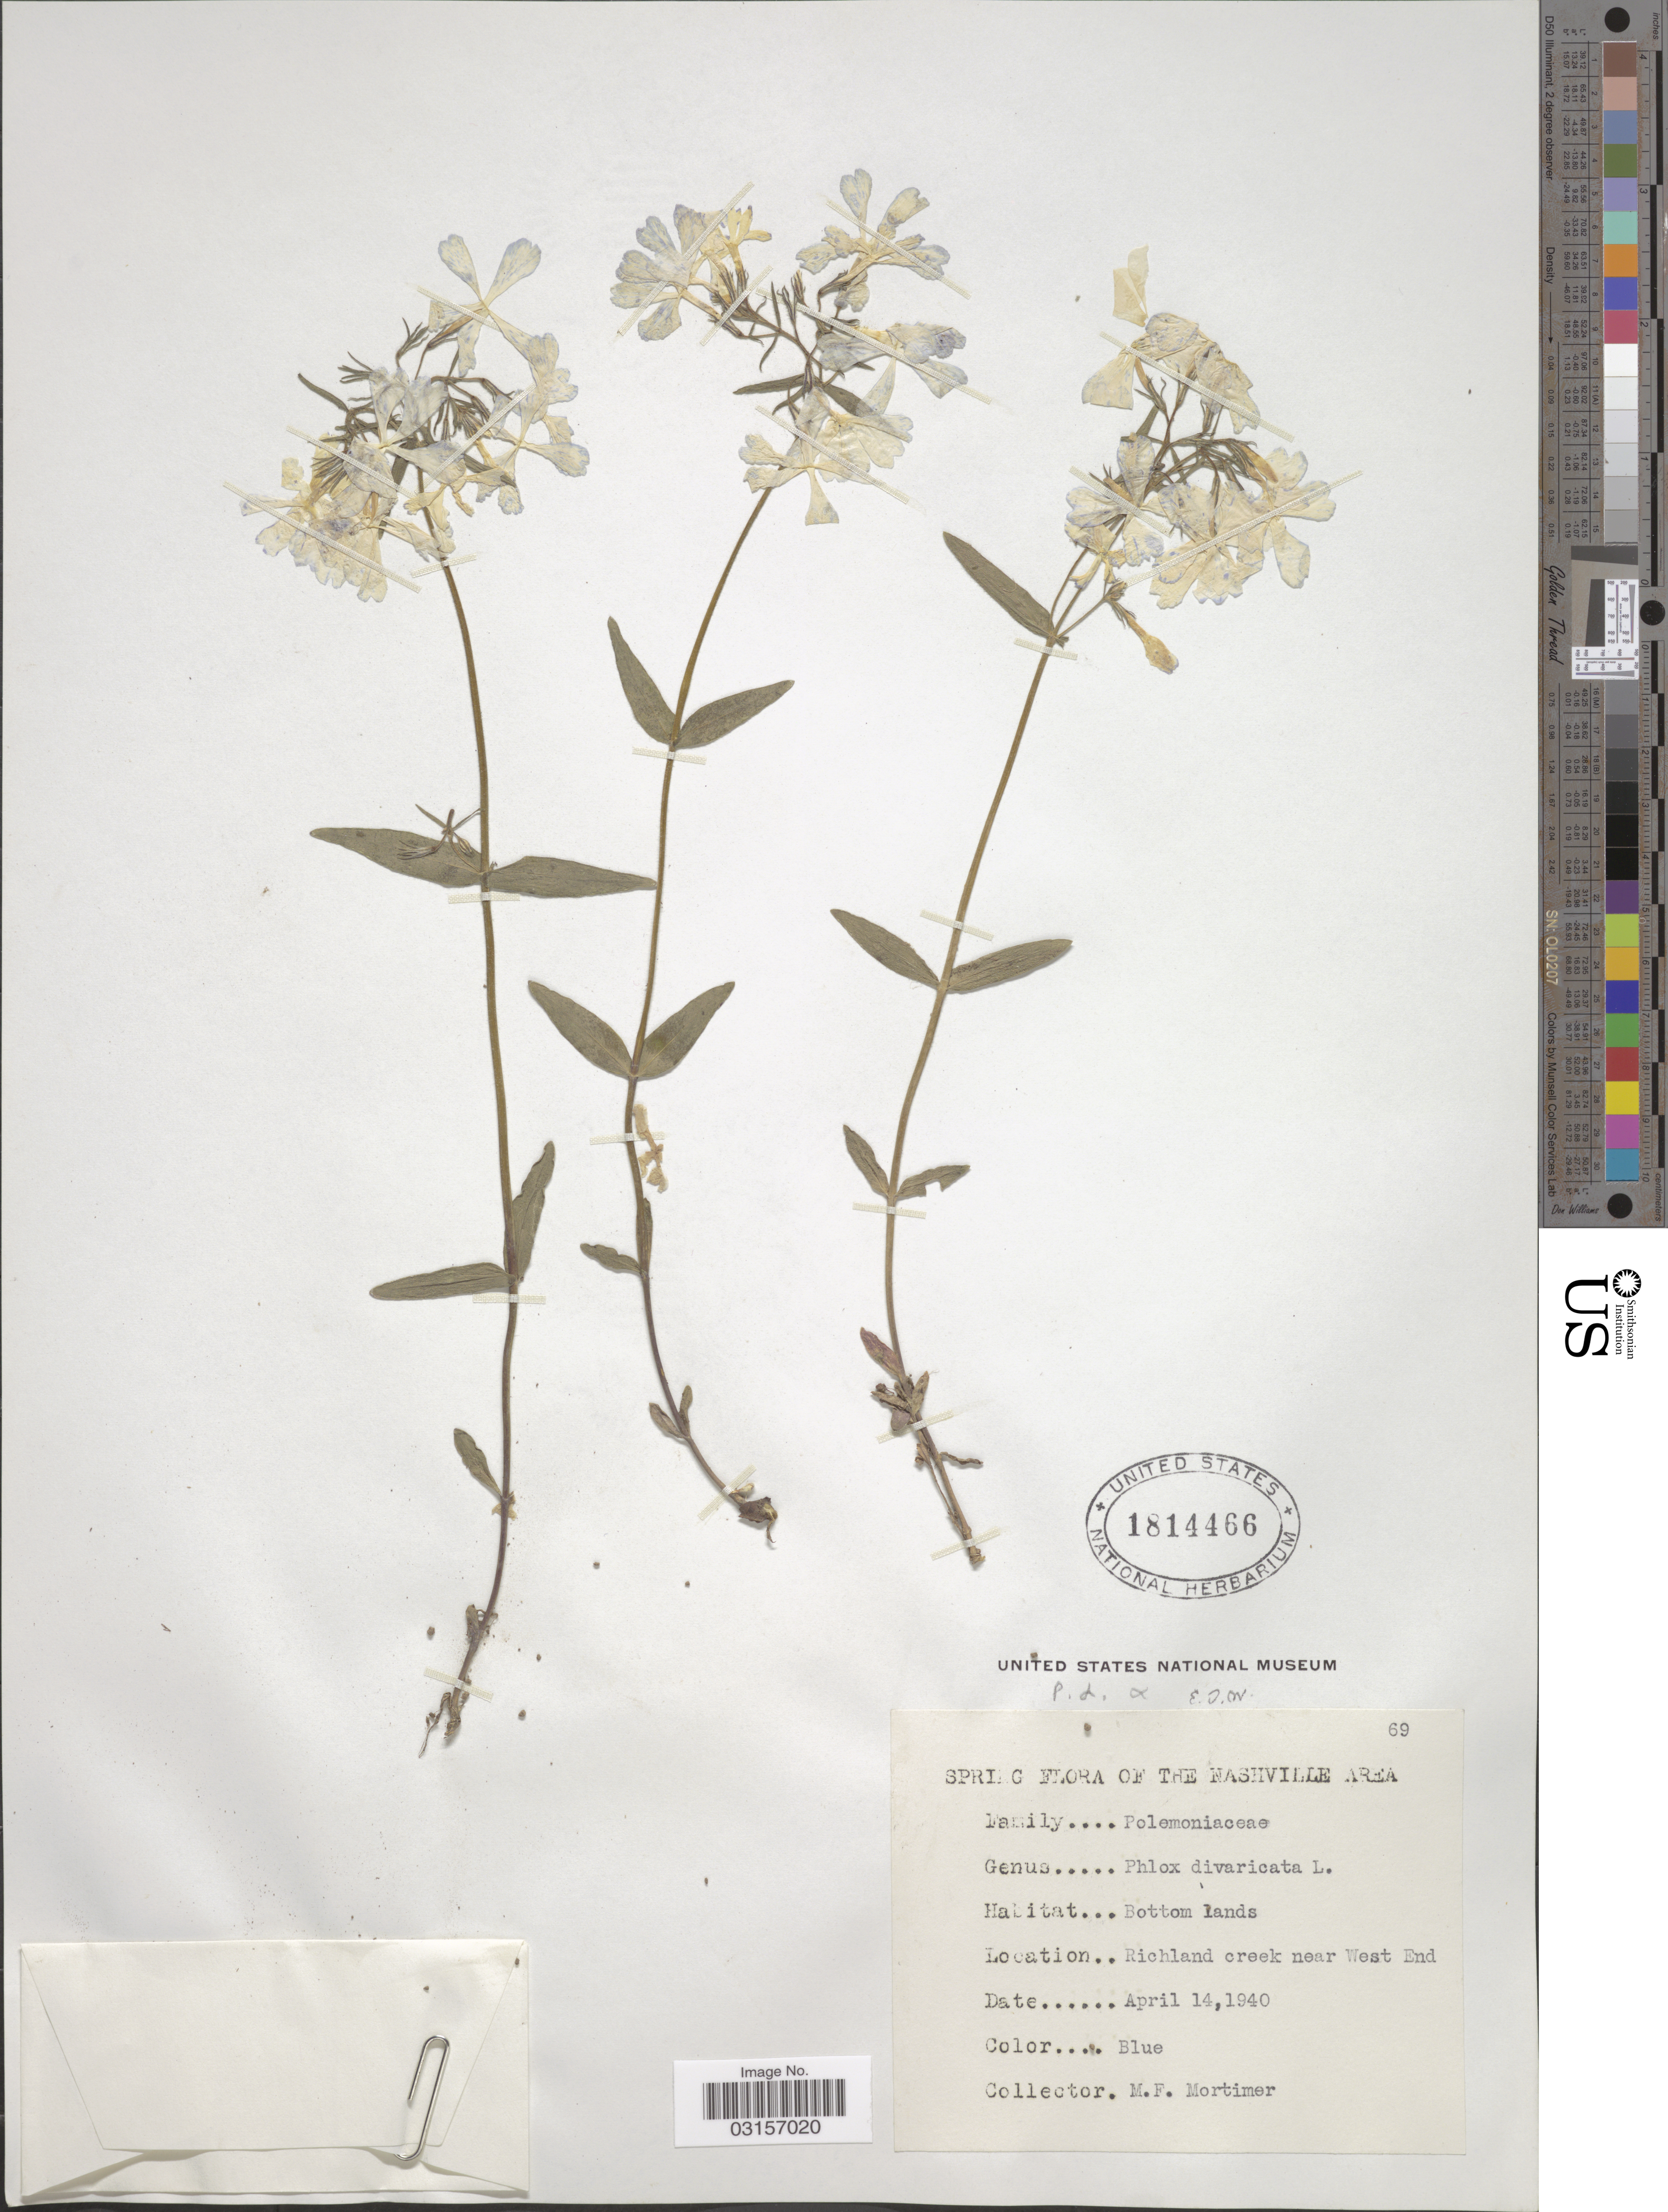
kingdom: Plantae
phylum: Tracheophyta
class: Magnoliopsida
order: Ericales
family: Polemoniaceae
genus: Phlox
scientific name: Phlox divaricata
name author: L.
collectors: M. Mortimer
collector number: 69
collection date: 1940-04-14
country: United States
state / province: Tennessee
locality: The Nashville Area, Richland creek near West End.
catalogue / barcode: US 1814466